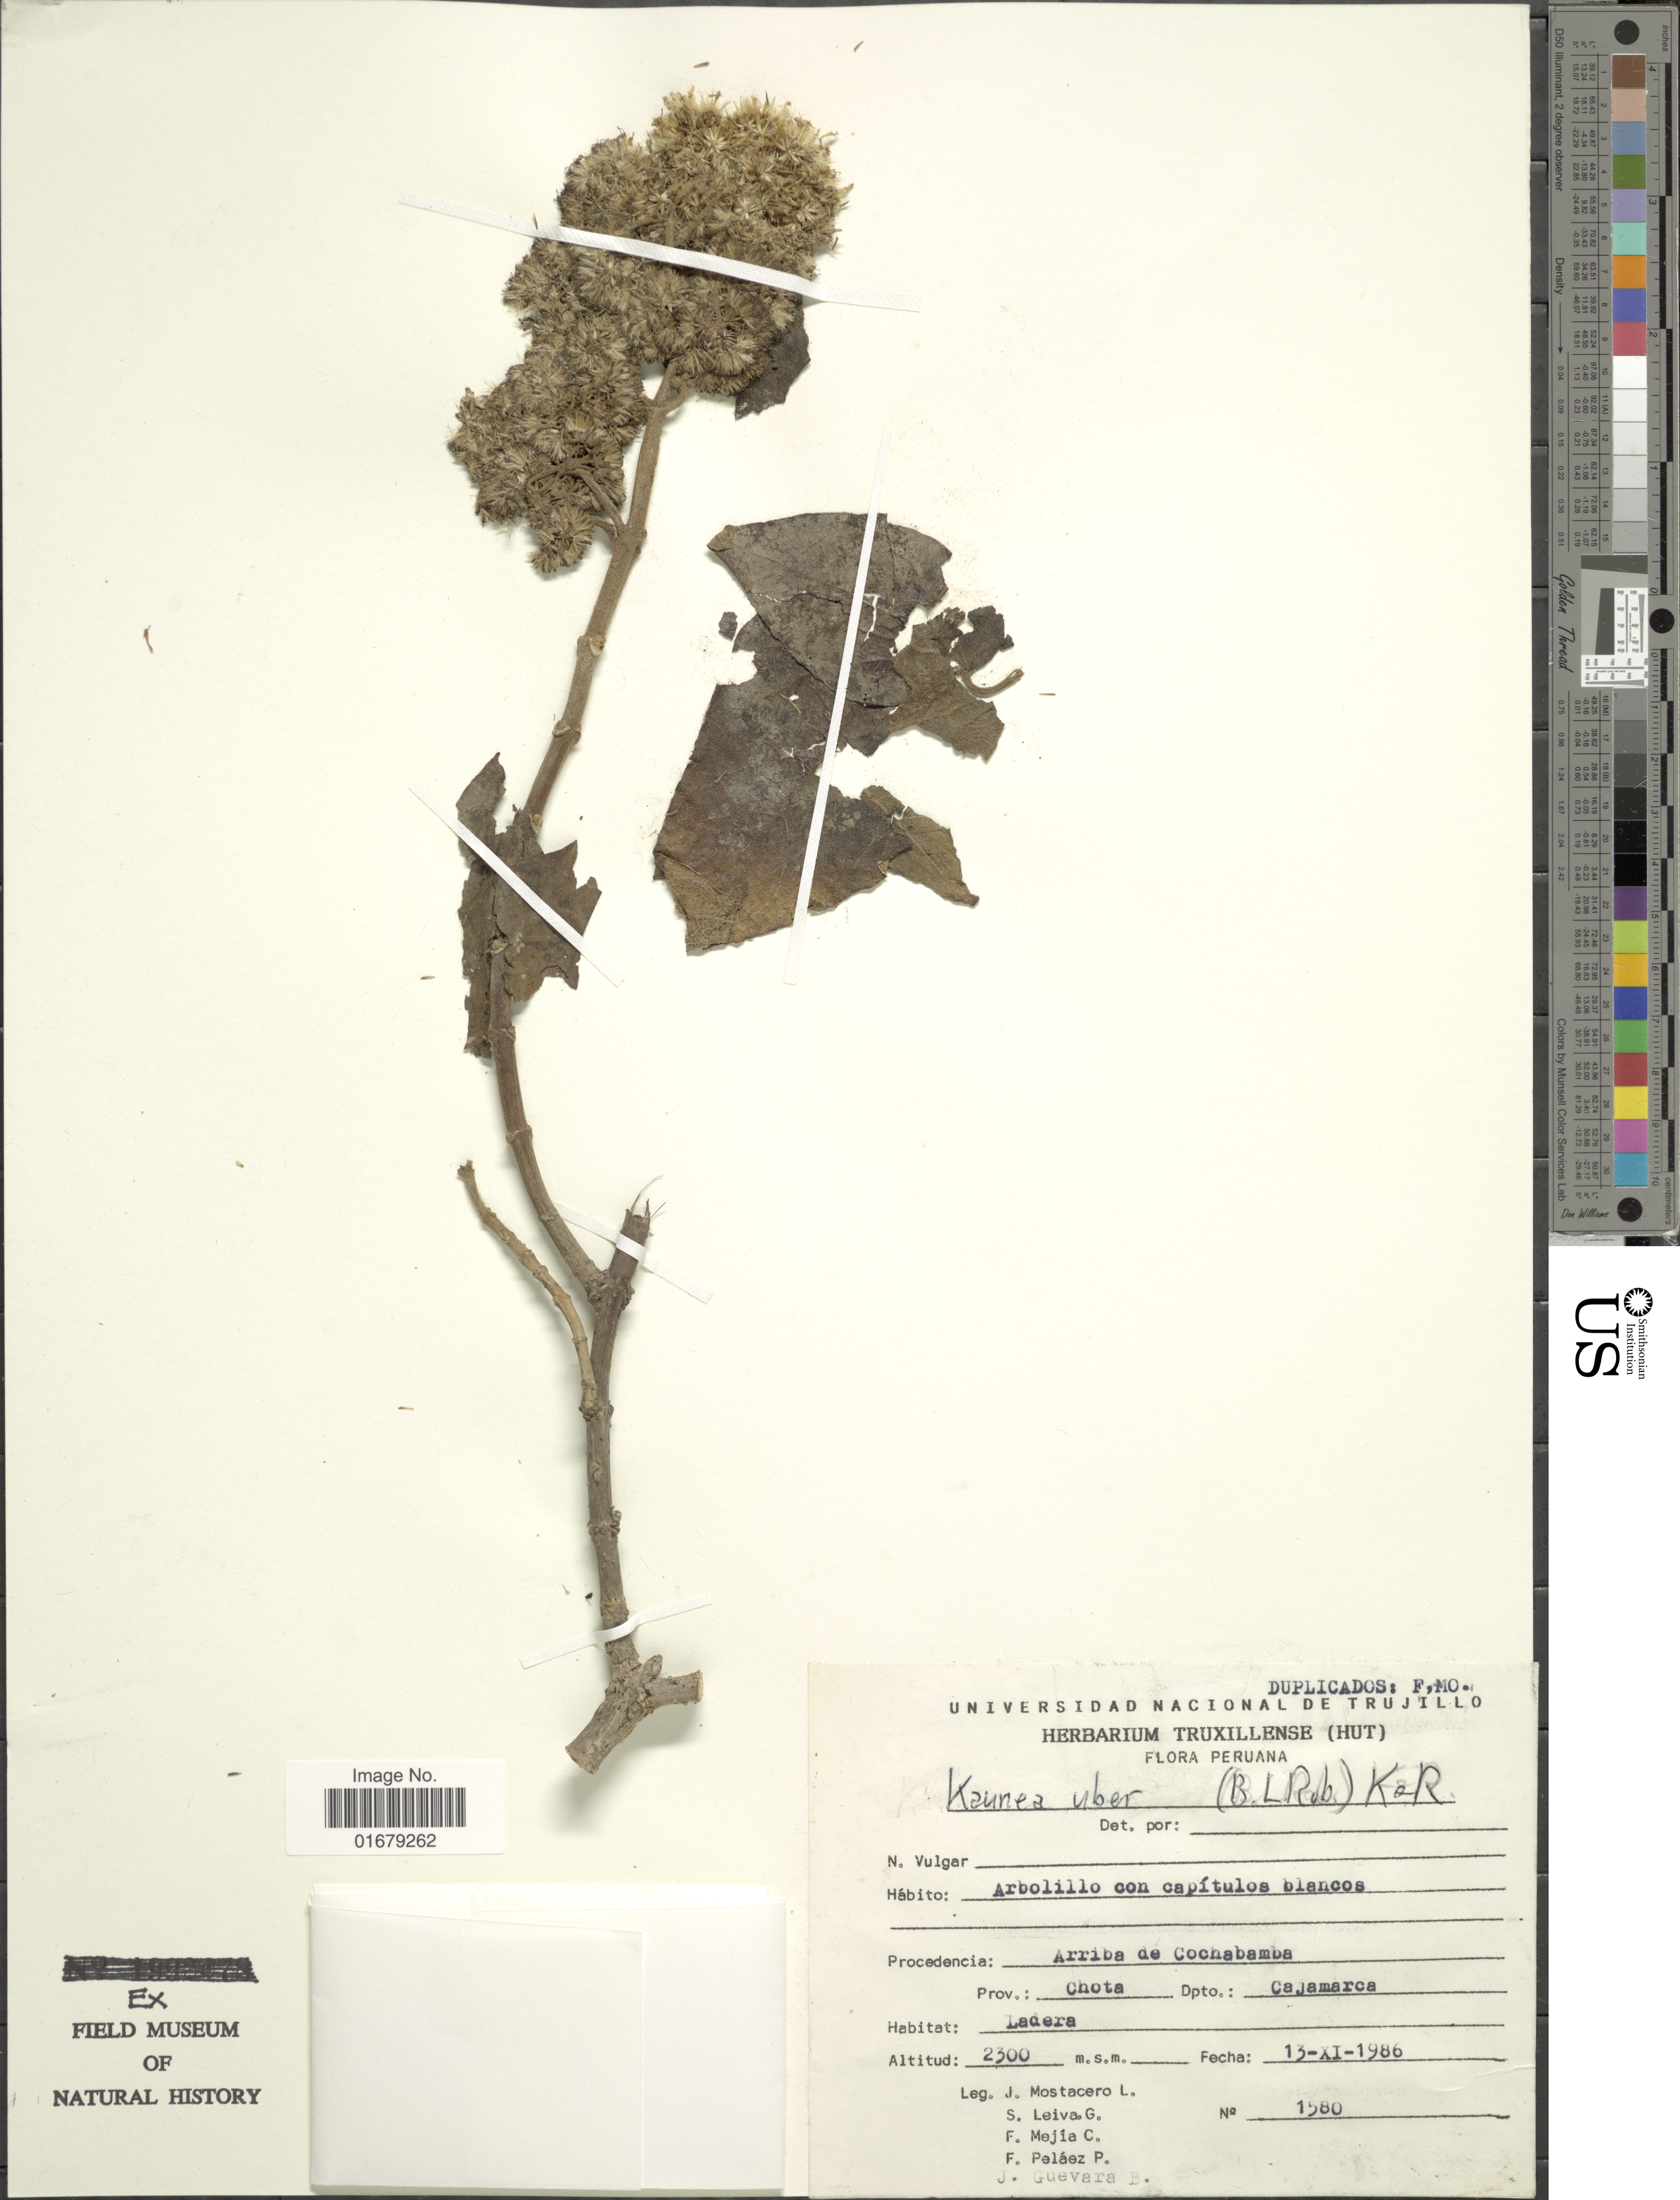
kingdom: Plantae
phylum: Tracheophyta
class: Magnoliopsida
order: Asterales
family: Asteraceae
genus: Kaunia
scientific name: Kaunia uber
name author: (B.L. Rob.) R.M. King & H. Rob.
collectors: J. Mostacero L., S. Leiva G., F. Mejia C., F. Pelaez P. & J. Guevara B.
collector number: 1580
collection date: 1986-11-13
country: Peru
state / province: Cajamarca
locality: Arriba de Cochabamba,Prov. Chota, Dpto Cajamarca.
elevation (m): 2300